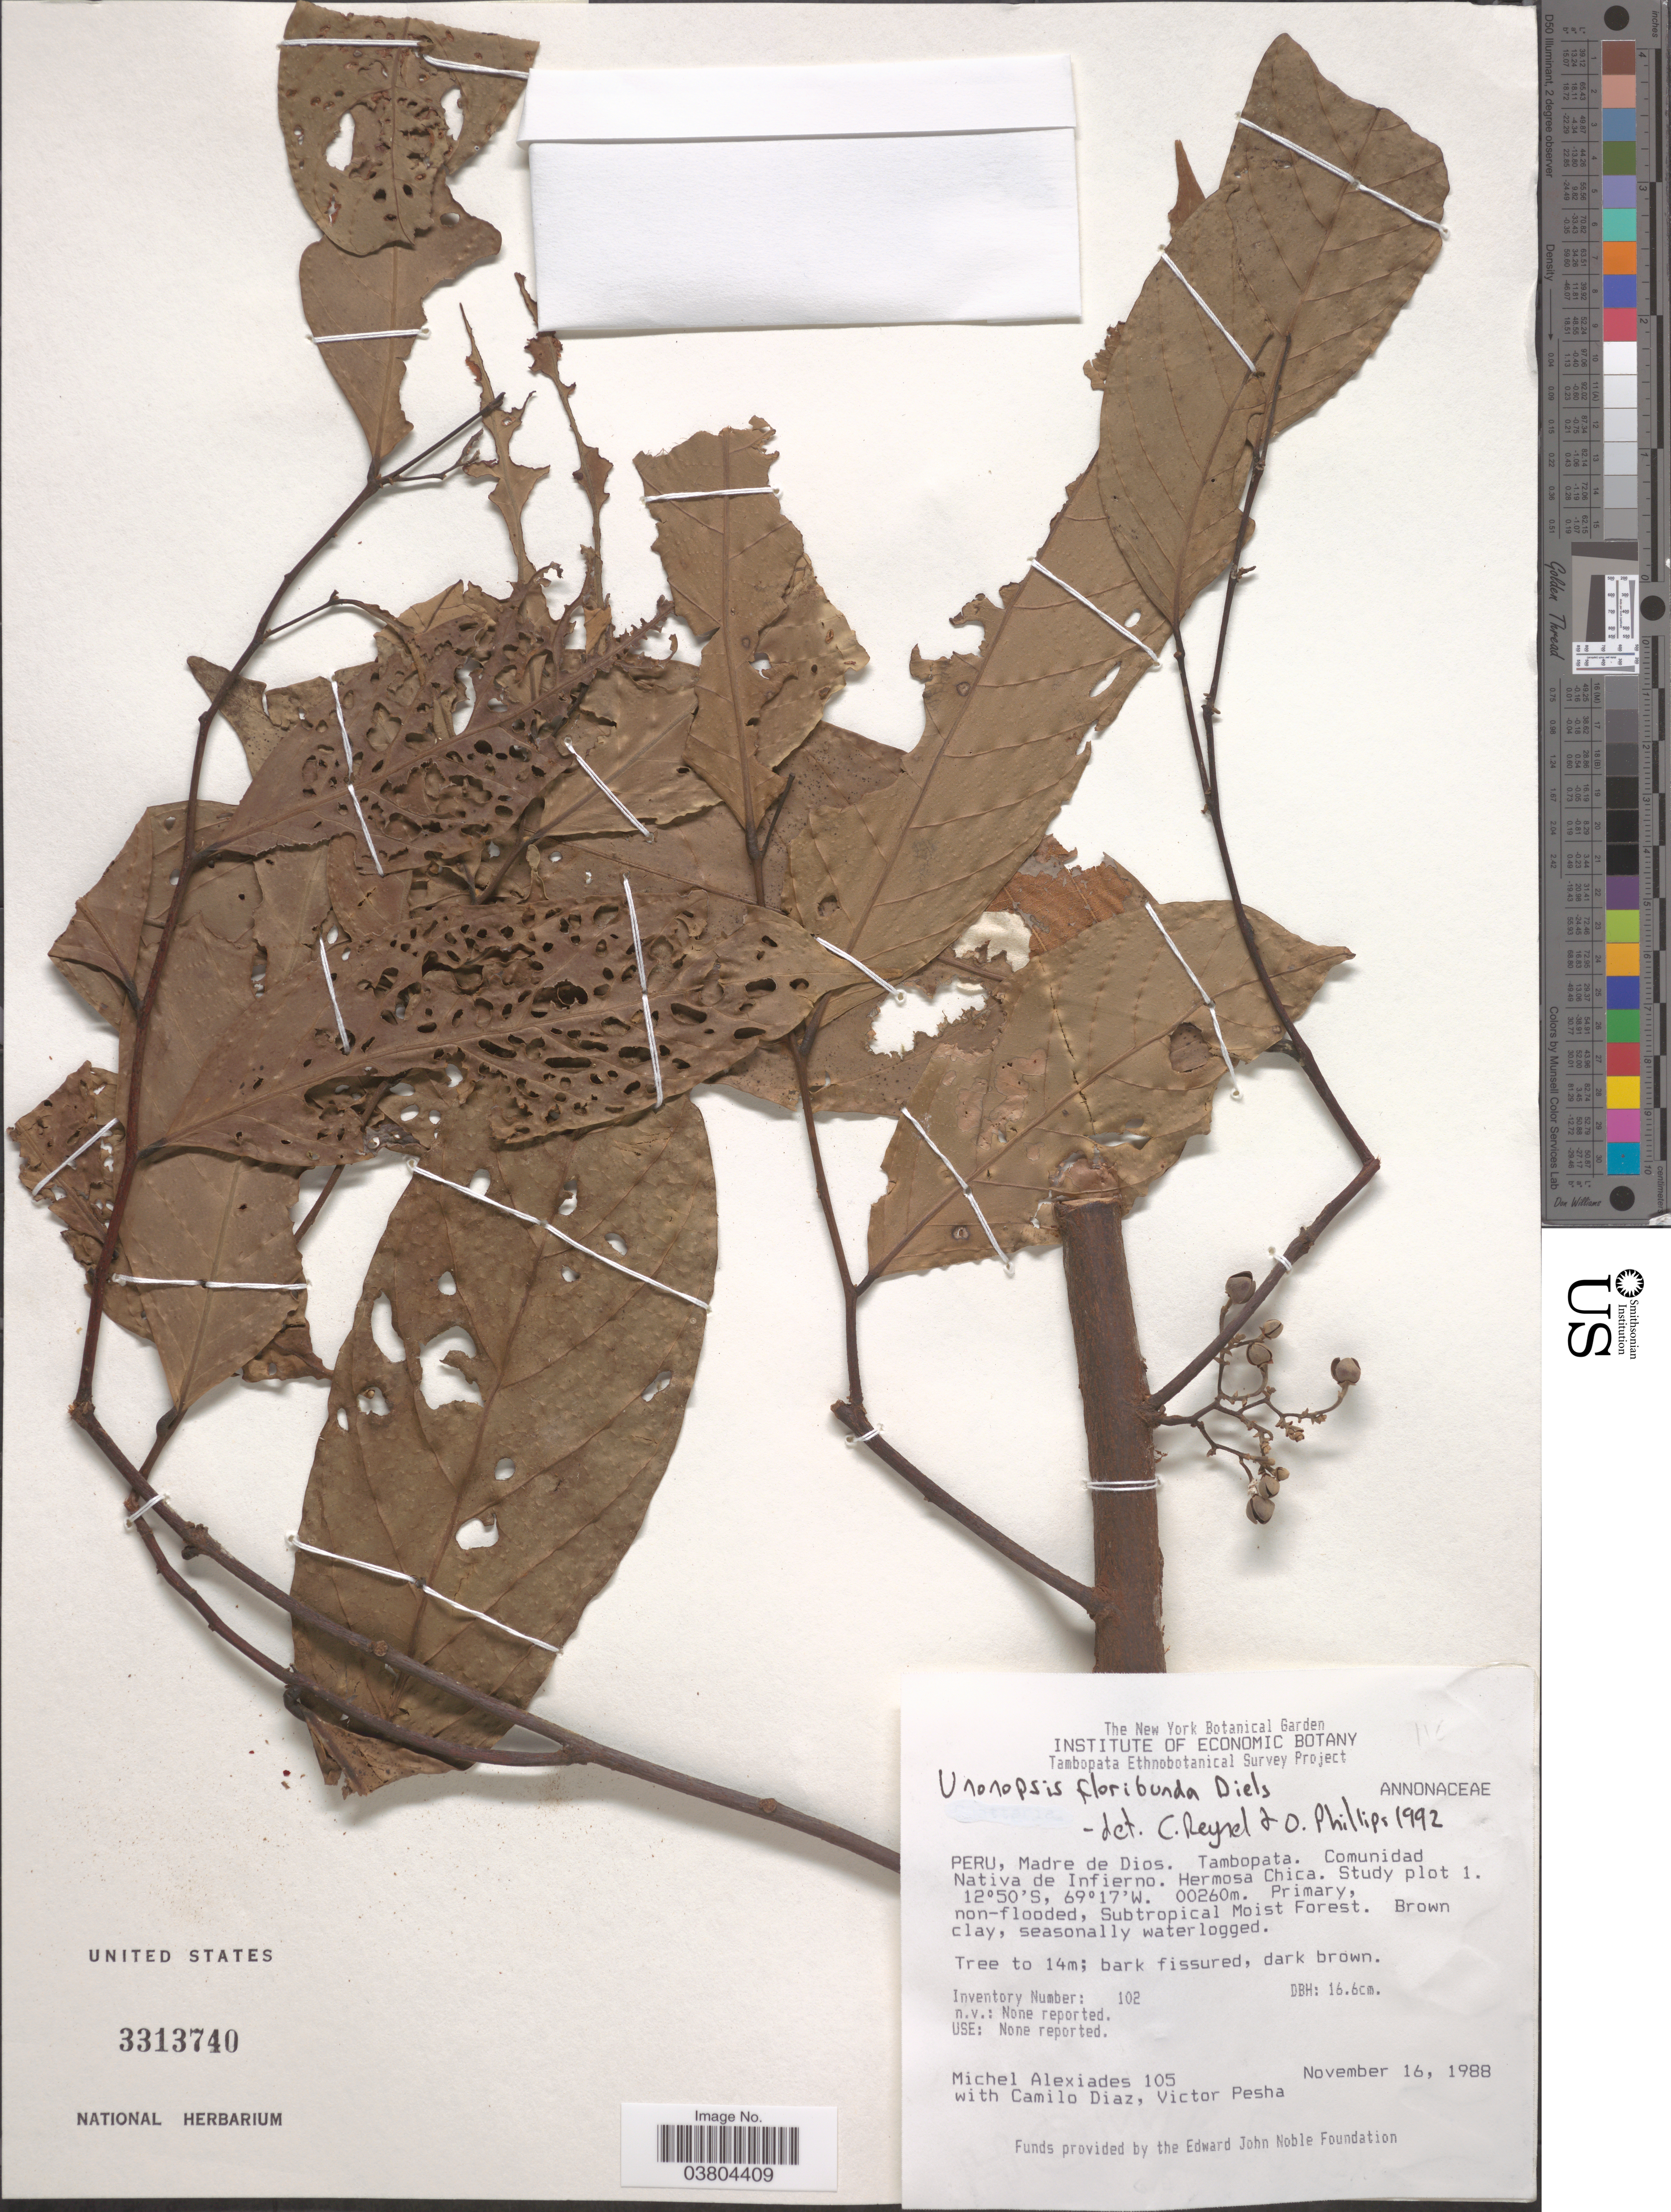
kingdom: Plantae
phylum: Tracheophyta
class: Magnoliopsida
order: Magnoliales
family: Annonaceae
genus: Unonopsis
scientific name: Unonopsis floribunda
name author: Diels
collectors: M. Alexiades, C. Díaz & V. Pesha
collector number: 105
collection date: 1988-11-16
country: Peru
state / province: Madre de Dios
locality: Tambopata. Comunidad Native de Infierno. Hermosa Chica. Study Plot 1.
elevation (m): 260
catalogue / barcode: US 3313740